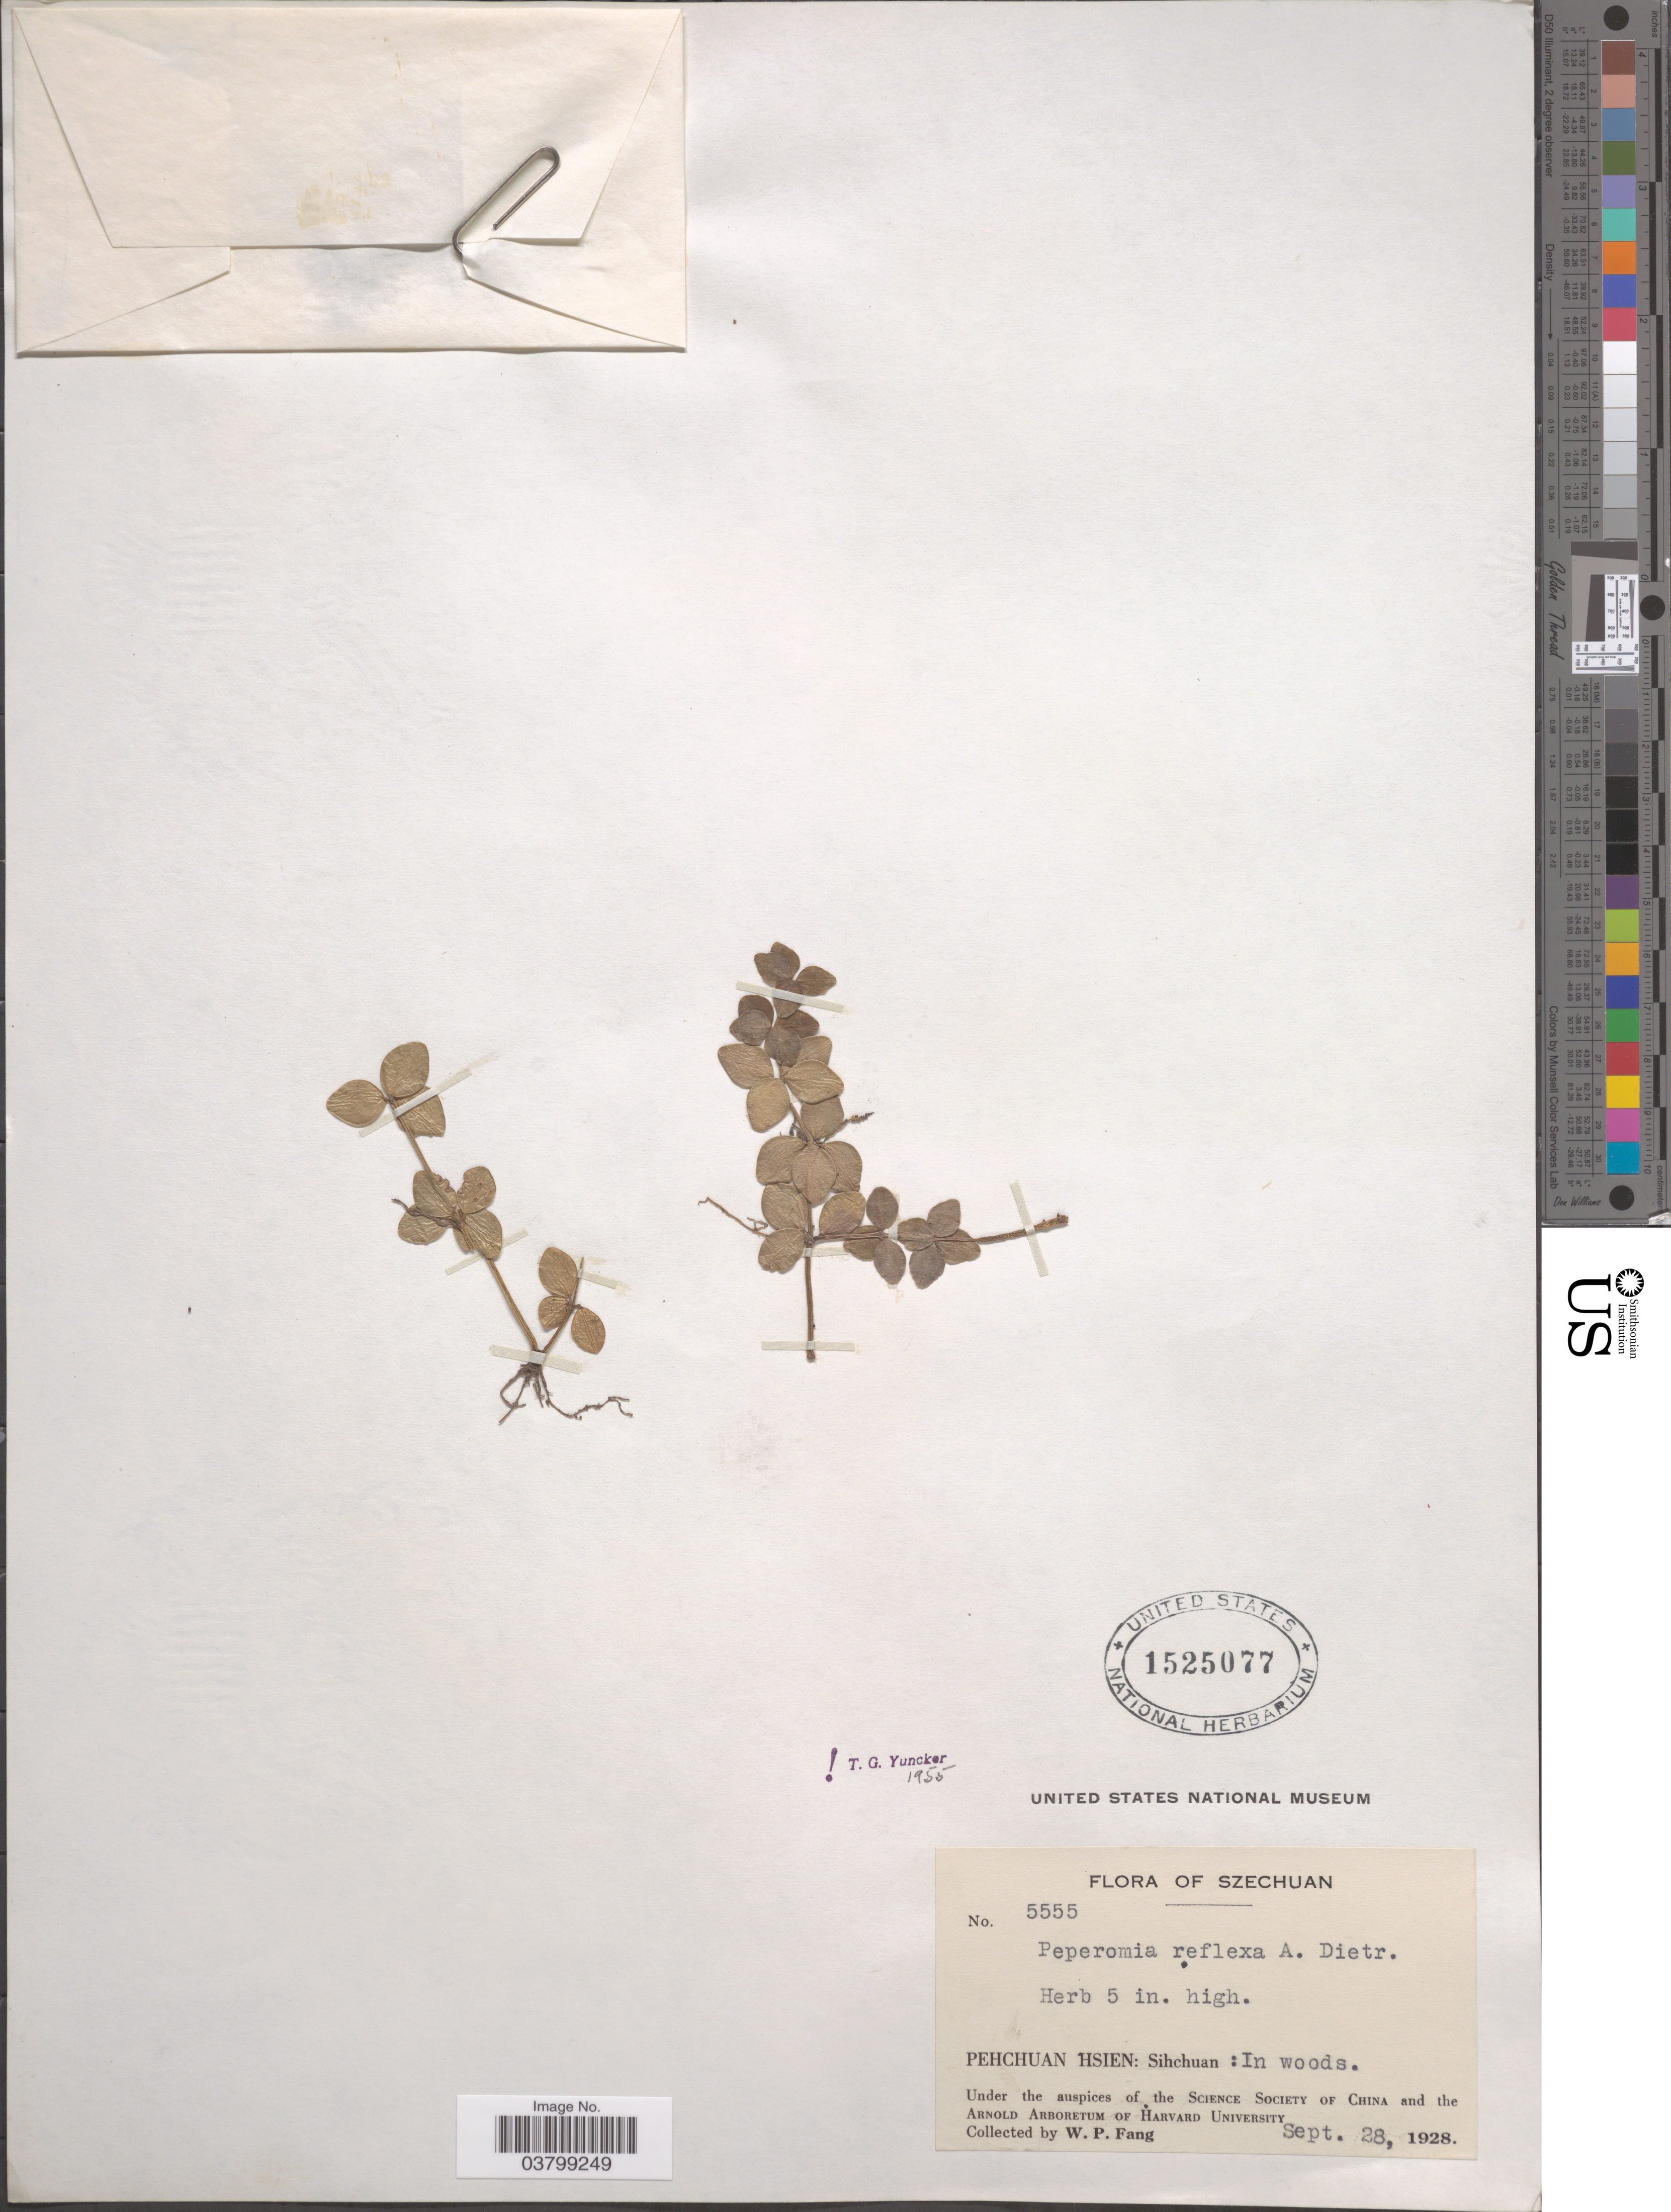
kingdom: Plantae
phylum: Tracheophyta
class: Magnoliopsida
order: Piperales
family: Piperaceae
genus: Peperomia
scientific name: Peperomia reflexa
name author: (L. f.) A. Dietr.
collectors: W. P. Fang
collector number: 5555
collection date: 1928-09-28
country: China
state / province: Sichuan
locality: Szechuan. Pehchuan Hsien: Sihchuan: In woods.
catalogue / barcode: US 1525077